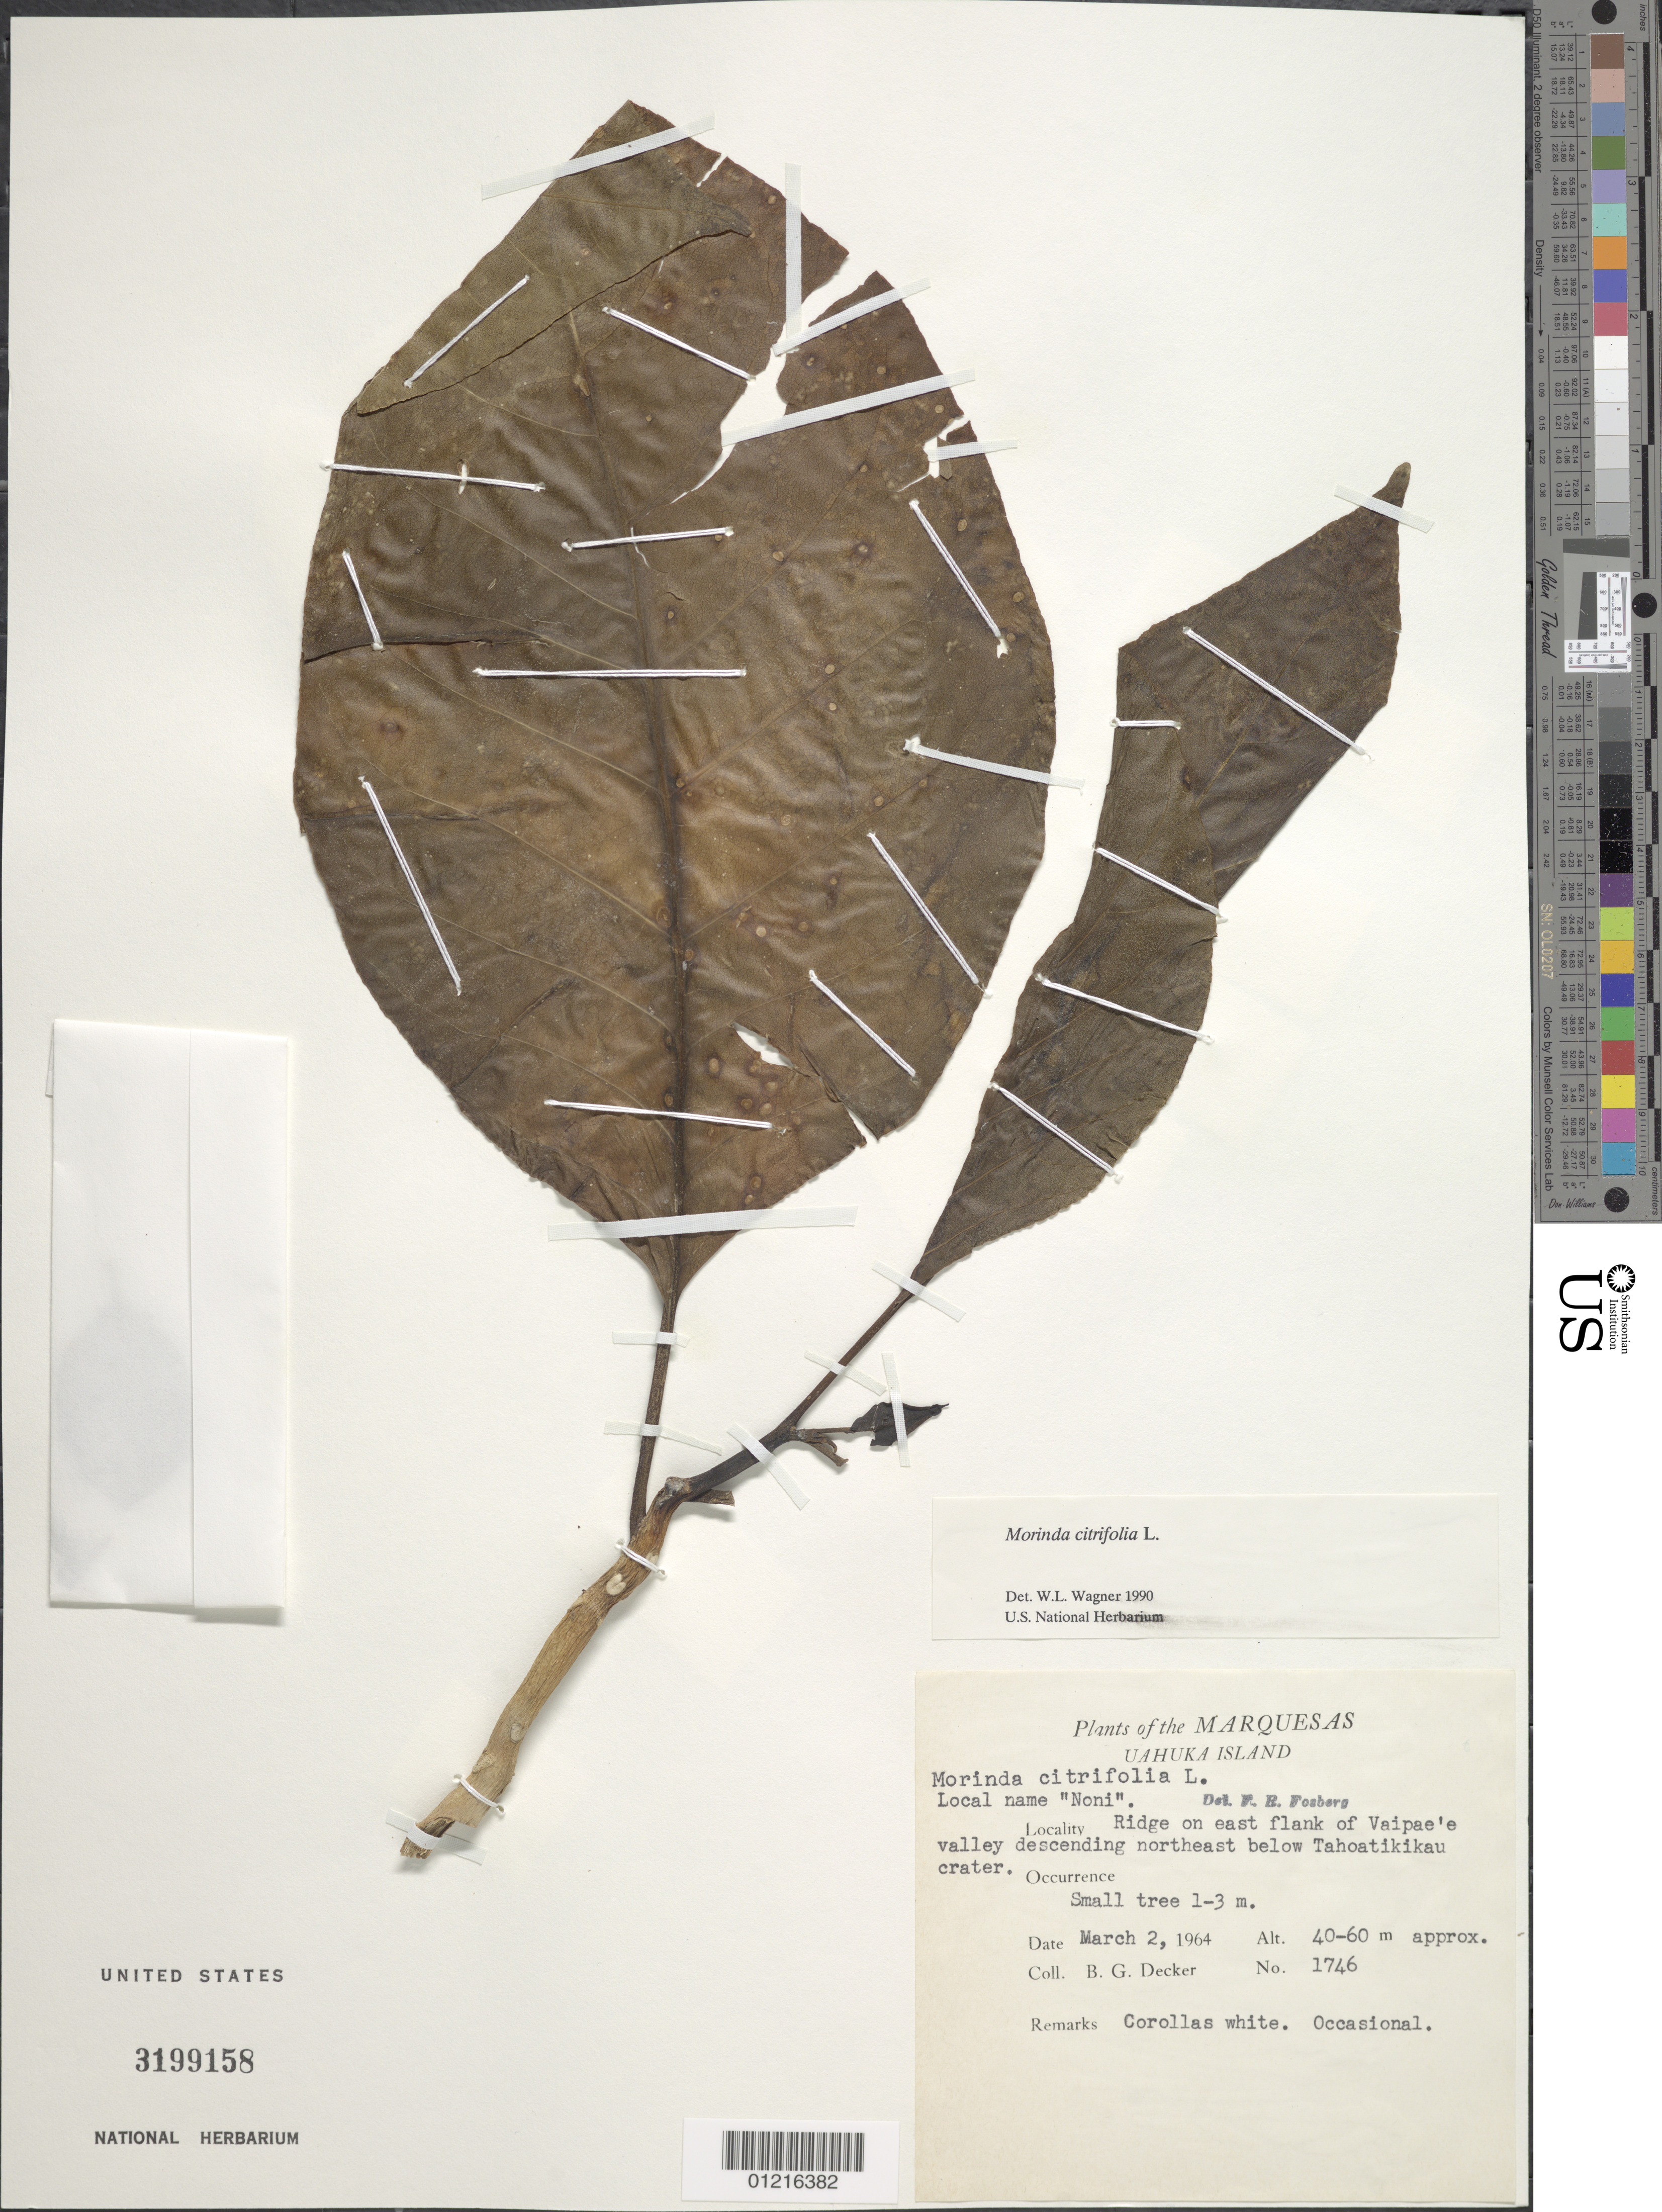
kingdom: Plantae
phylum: Tracheophyta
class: Magnoliopsida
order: Gentianales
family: Rubiaceae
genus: Morinda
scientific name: Morinda citrifolia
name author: L.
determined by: Wagner, W. L., (BOT), Smithsonian Institution - National Museum of Natural History (UNITED STATES)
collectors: B. G. Decker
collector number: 1746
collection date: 1964-03-02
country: French Polynesia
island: Ua Huka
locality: ridge on E flank of Vaipae'e Valley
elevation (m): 40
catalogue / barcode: US 3199158